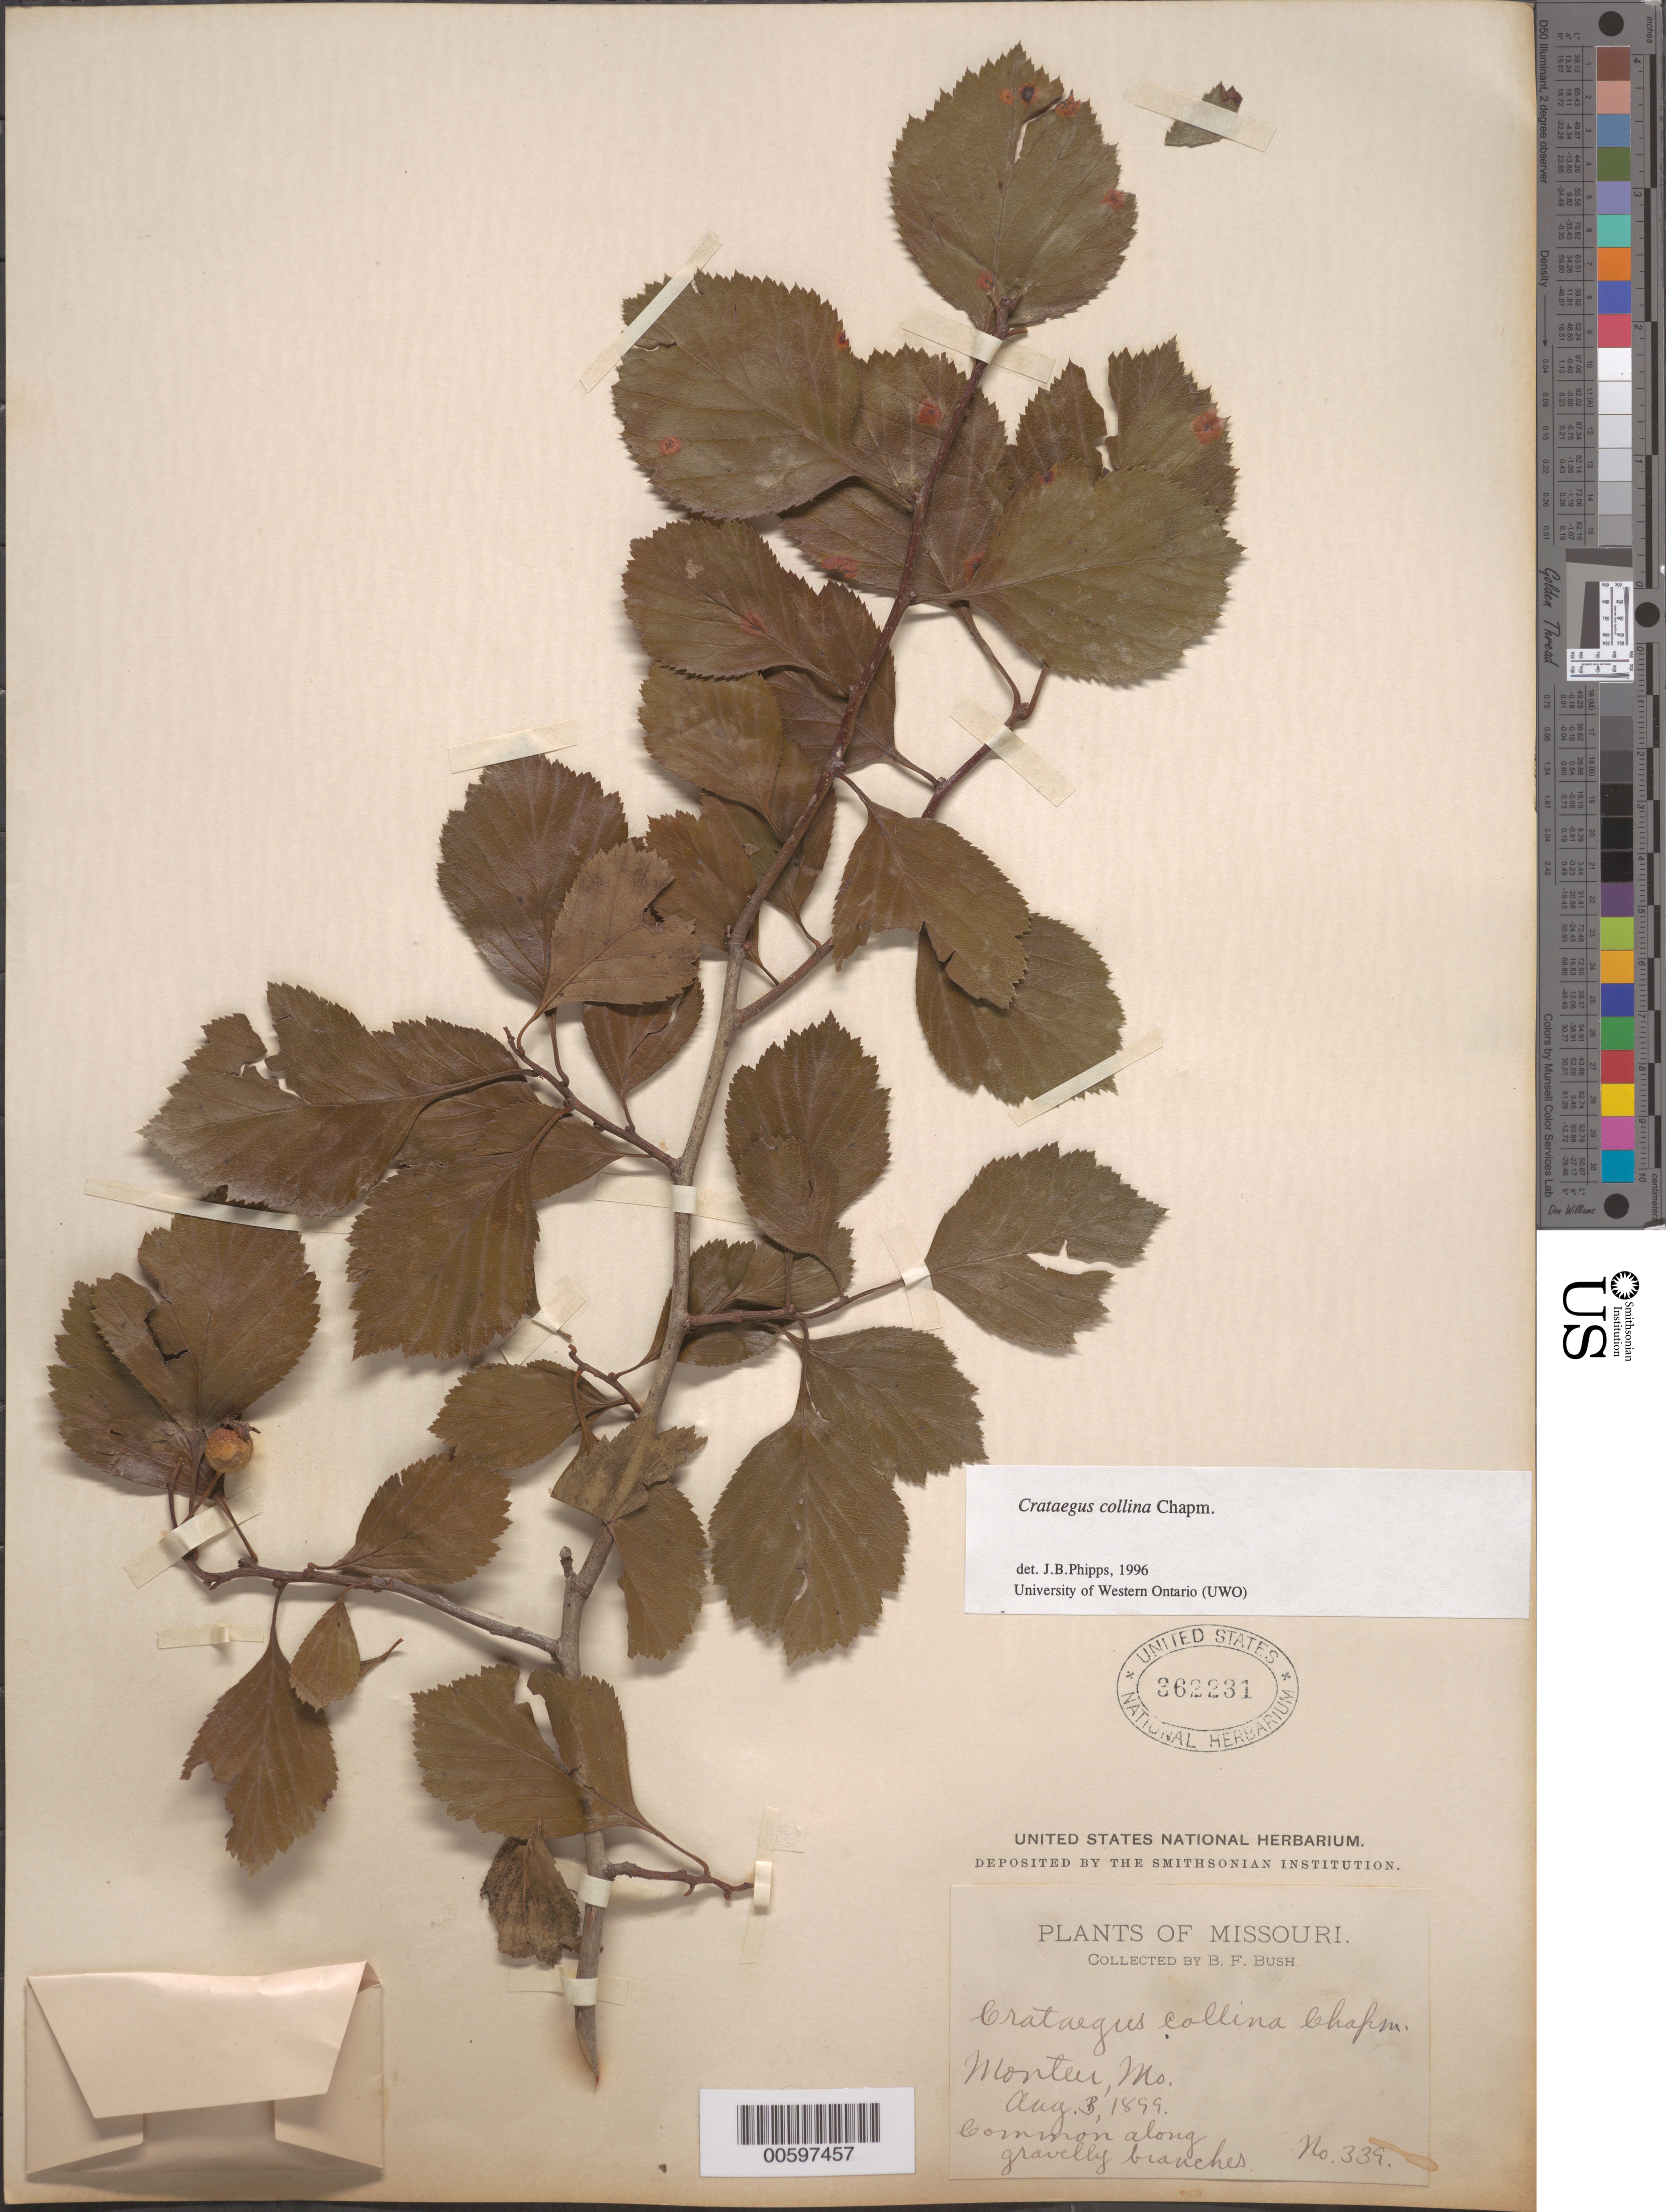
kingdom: Plantae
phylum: Tracheophyta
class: Magnoliopsida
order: Rosales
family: Rosaceae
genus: Crataegus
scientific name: Crataegus collina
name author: Chapm.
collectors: B. F. Bush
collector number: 339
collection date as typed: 03 Aug 1899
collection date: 1899-08-03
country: United States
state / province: Missouri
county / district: Shannon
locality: Monteer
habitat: Common along gravelly branches.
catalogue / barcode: US 362231